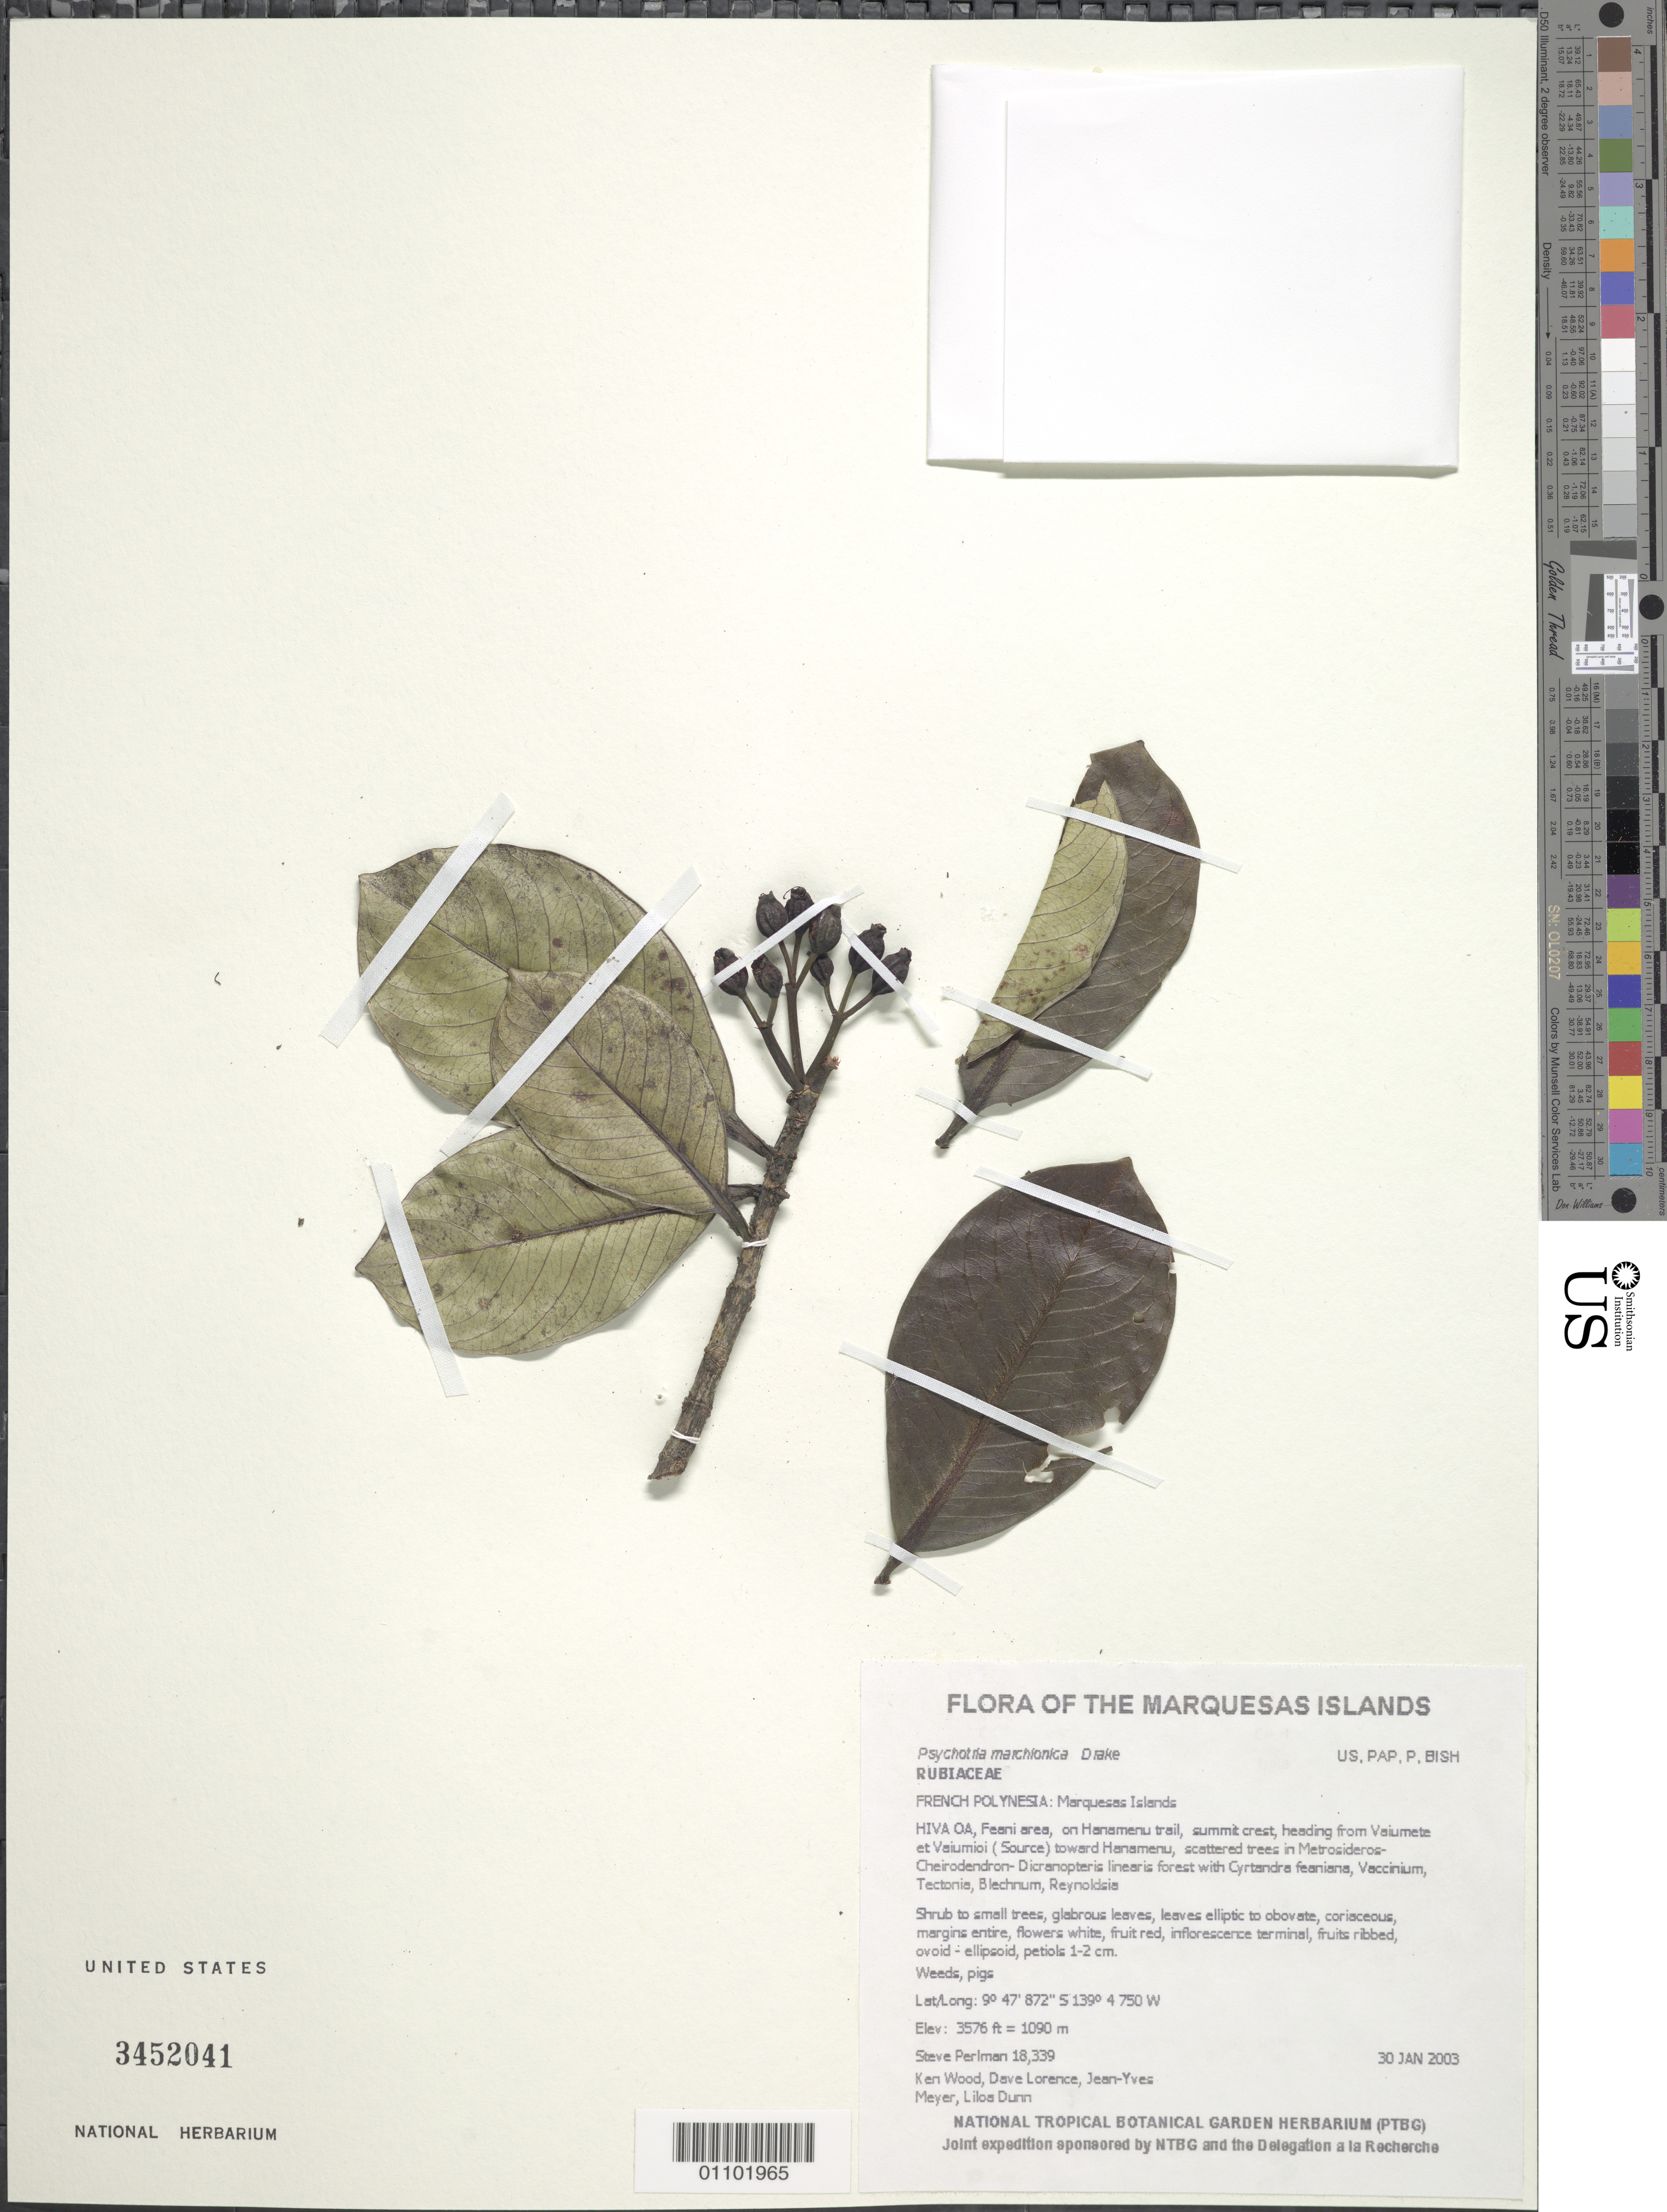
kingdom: Plantae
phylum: Tracheophyta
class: Magnoliopsida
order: Gentianales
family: Rubiaceae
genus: Psychotria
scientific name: Psychotria marchionica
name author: Drake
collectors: S. P. Perlman, K. R. Wood, D. Lorence, J.-Y. Meyer & L. Dunn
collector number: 18339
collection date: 2003-01-30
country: French Polynesia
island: Hiva Oa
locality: Feani area, on Hanamenu trail, summit crest, heading from Vaiumete et Vaiumioi ( Source) toward Hanamenu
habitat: Scattered trees in Metrosideros - Cheirodendron - Dicranopteris linearis forest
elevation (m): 1090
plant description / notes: Weeds, pigs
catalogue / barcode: US 3452041